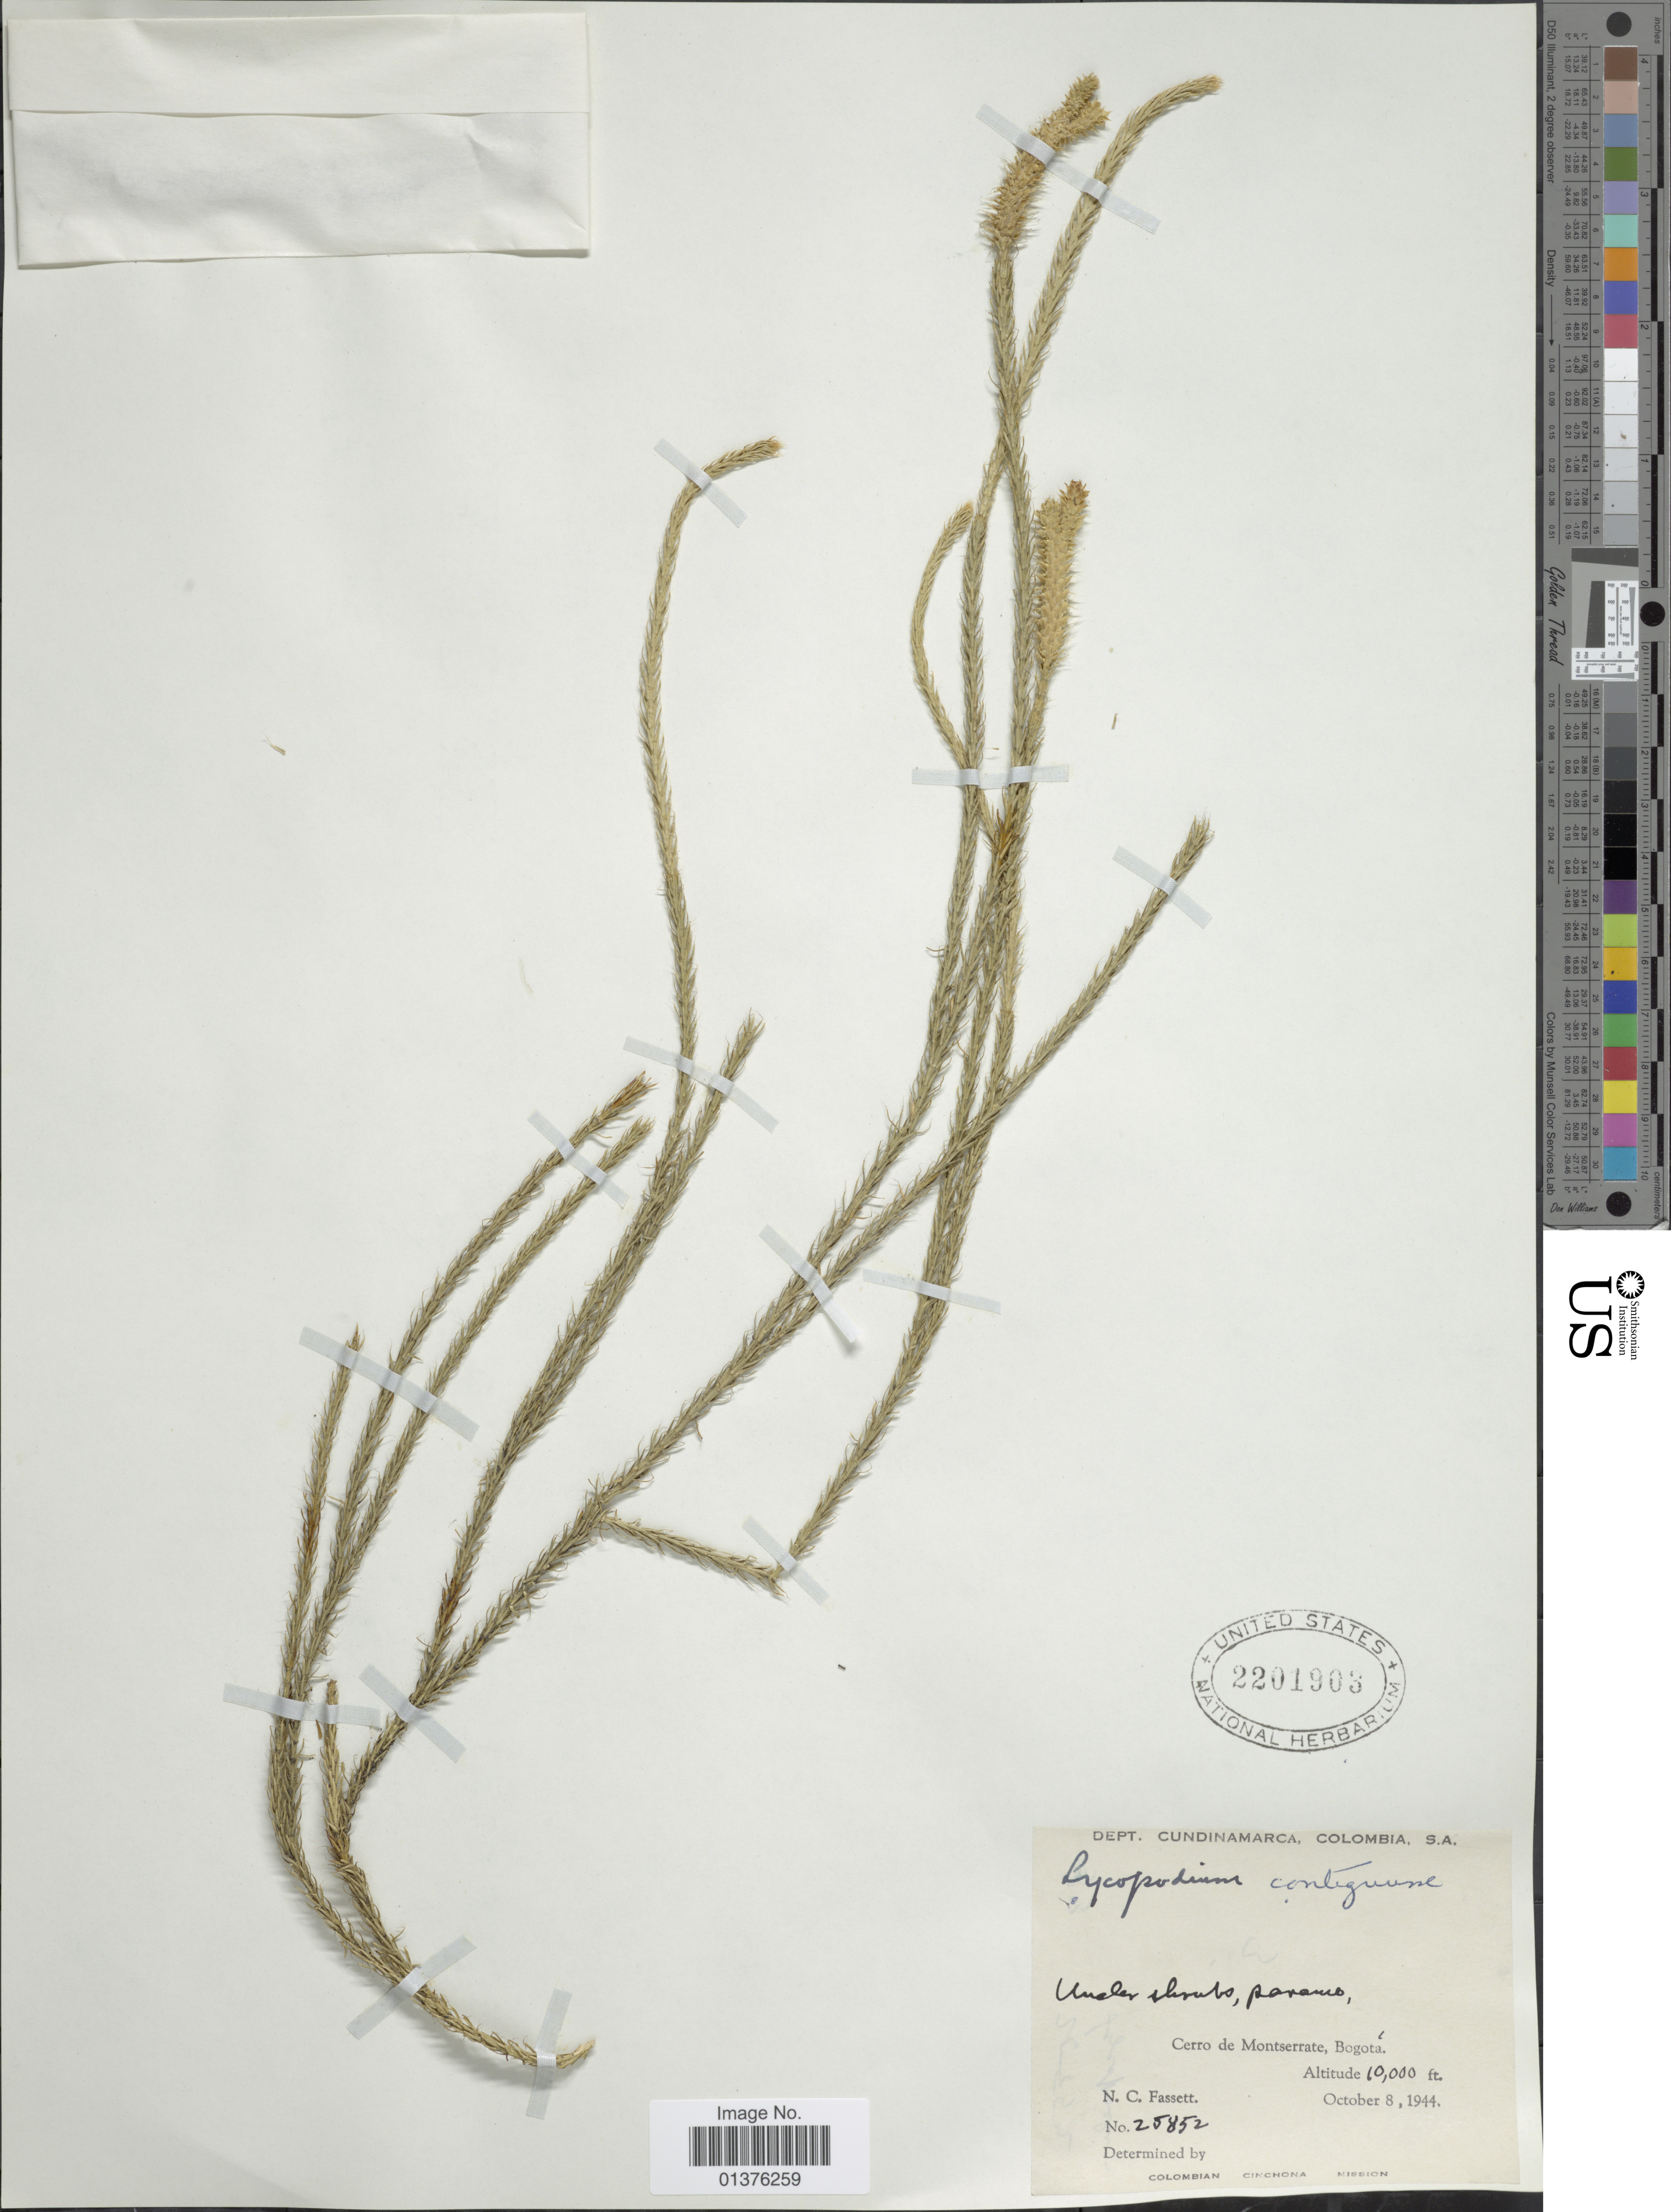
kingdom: Plantae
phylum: Tracheophyta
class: Lycopodiopsida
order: Lycopodiales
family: Lycopodiaceae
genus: Lycopodium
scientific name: Lycopodium clavatum subsp. contiguum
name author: (Klotzsch) B. Øllg.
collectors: N. C. Fassett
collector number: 25852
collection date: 1944-10-08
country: Colombia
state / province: Cundinamarca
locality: Cerro de Montserrate, Bogota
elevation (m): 3048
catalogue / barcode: US 2201903